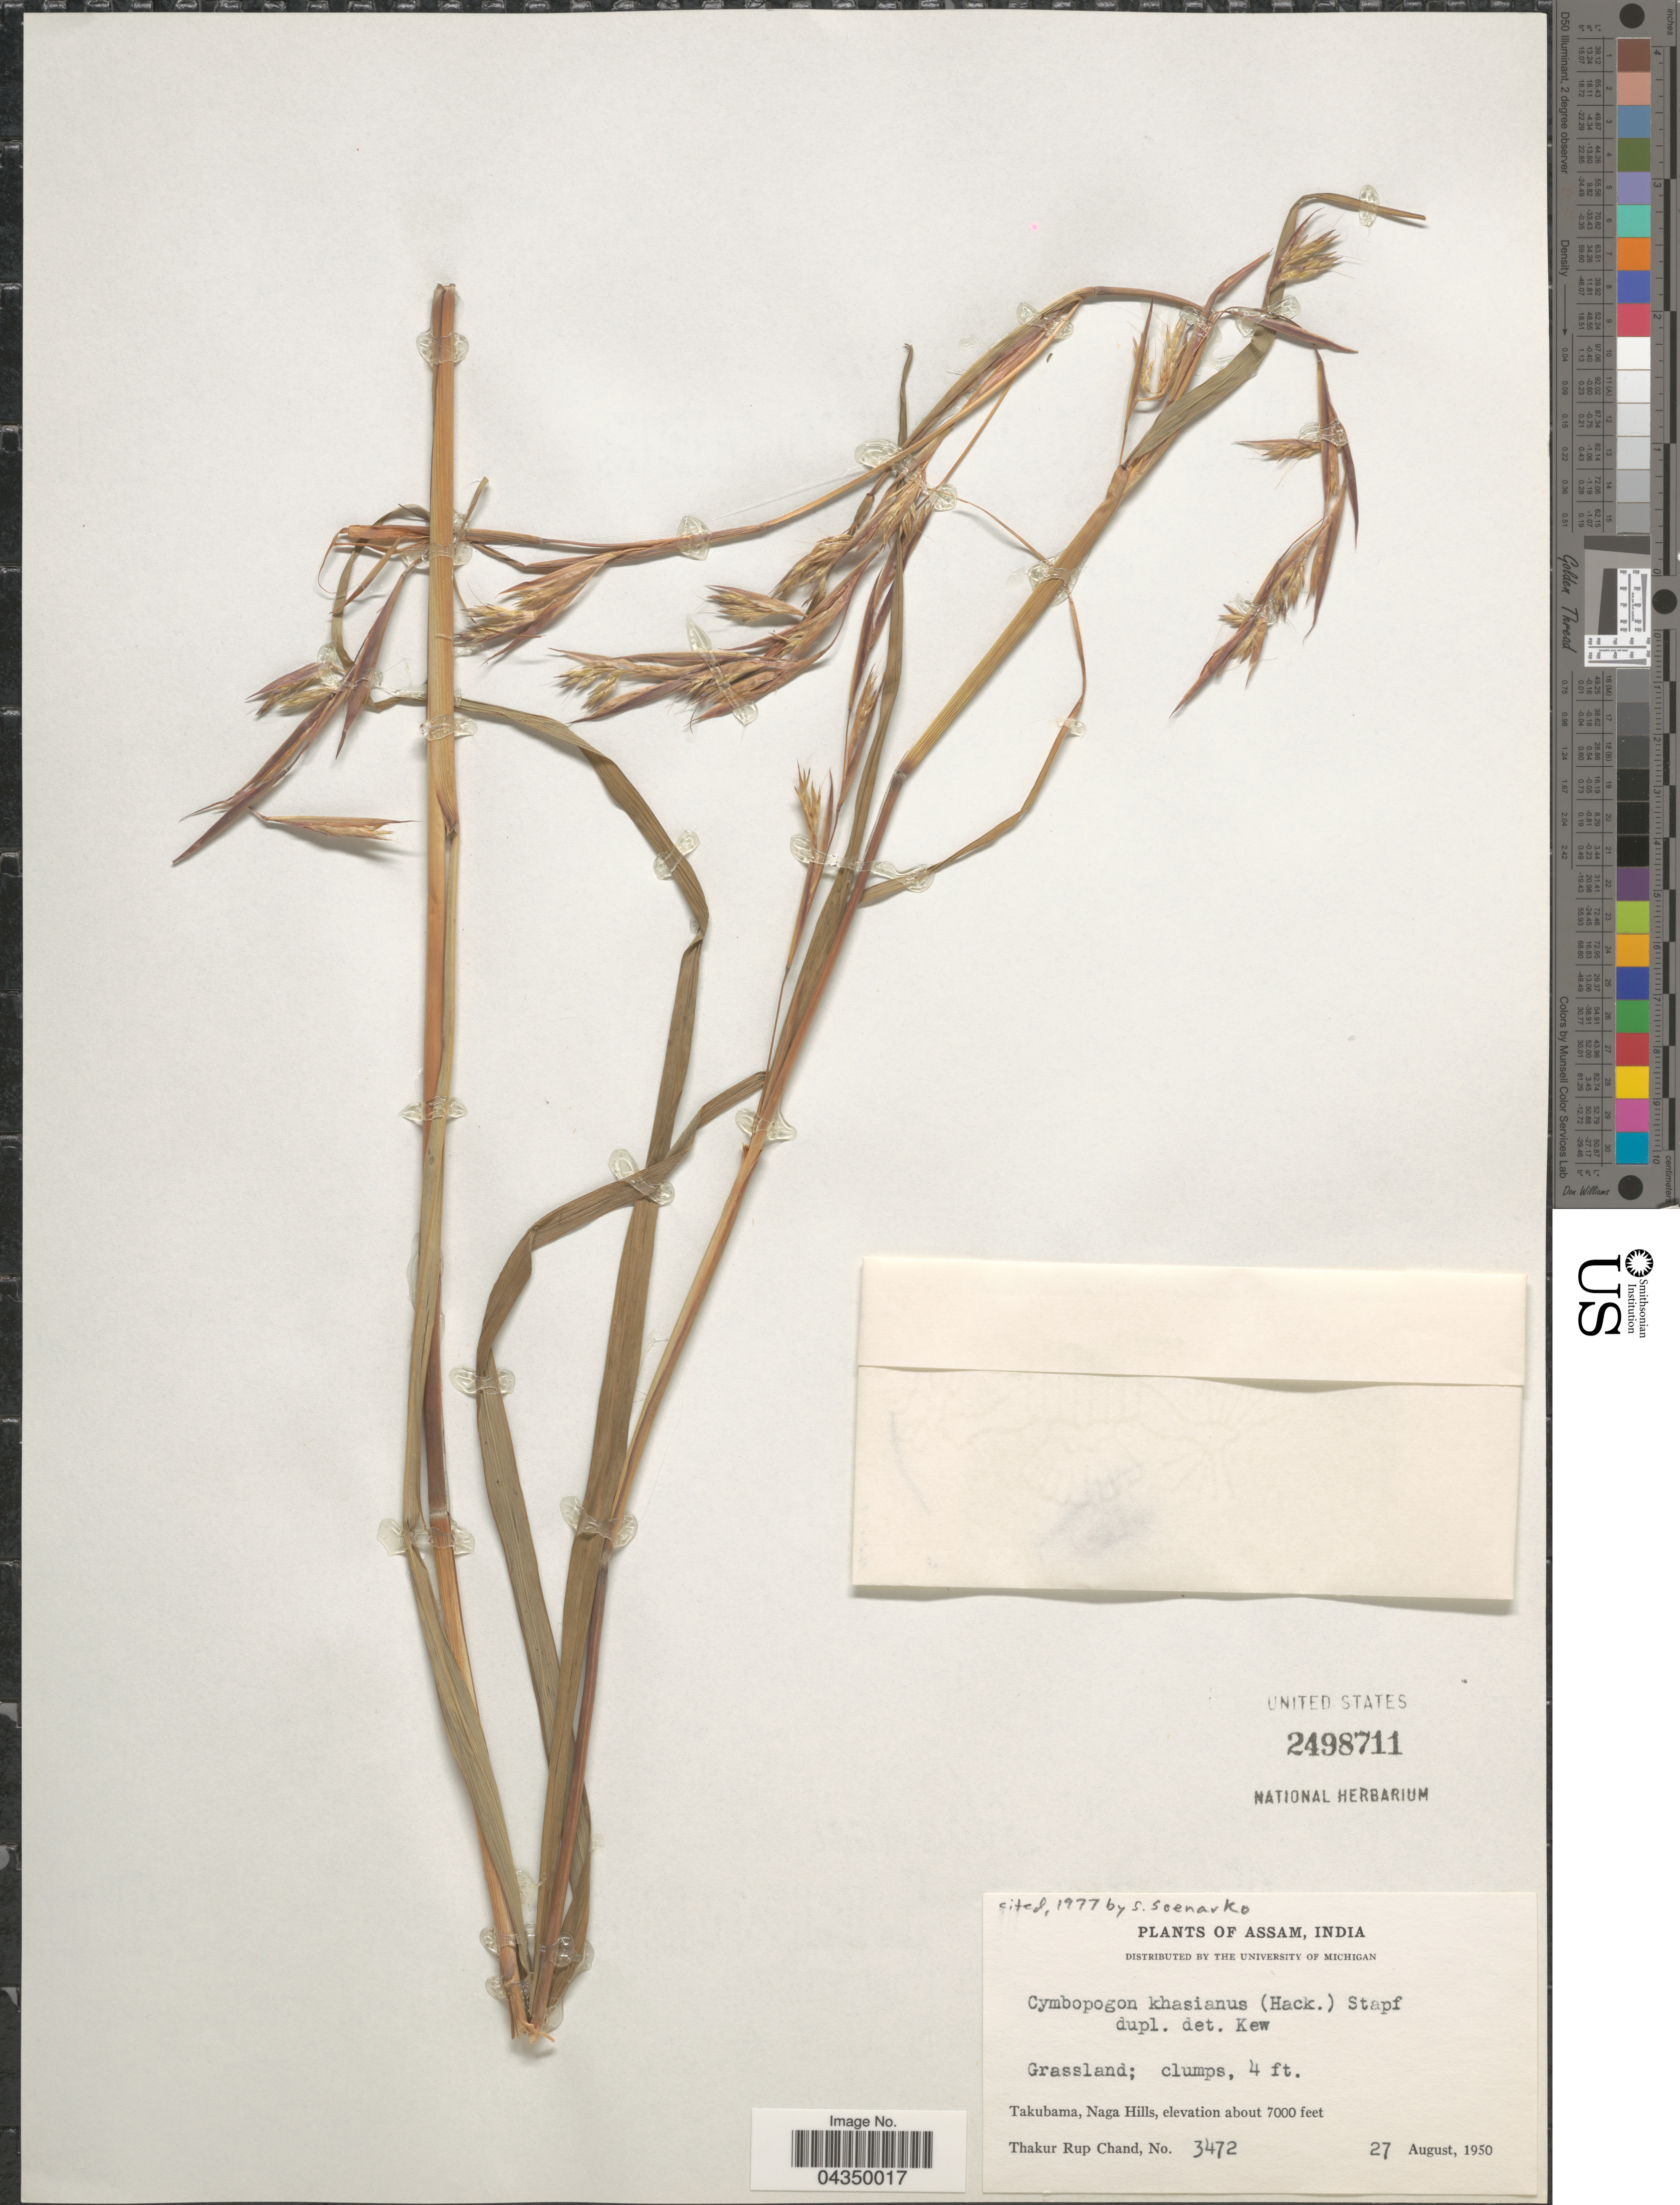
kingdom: Plantae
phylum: Tracheophyta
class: Liliopsida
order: Poales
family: Poaceae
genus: Cymbopogon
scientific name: Cymbopogon khasianus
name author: (Hack.) Stapf ex Bor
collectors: T. R. Chand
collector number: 3472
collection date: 1950-08-27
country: India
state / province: Assam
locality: Takubama, Naga Hills.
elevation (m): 2134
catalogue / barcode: US 2498711